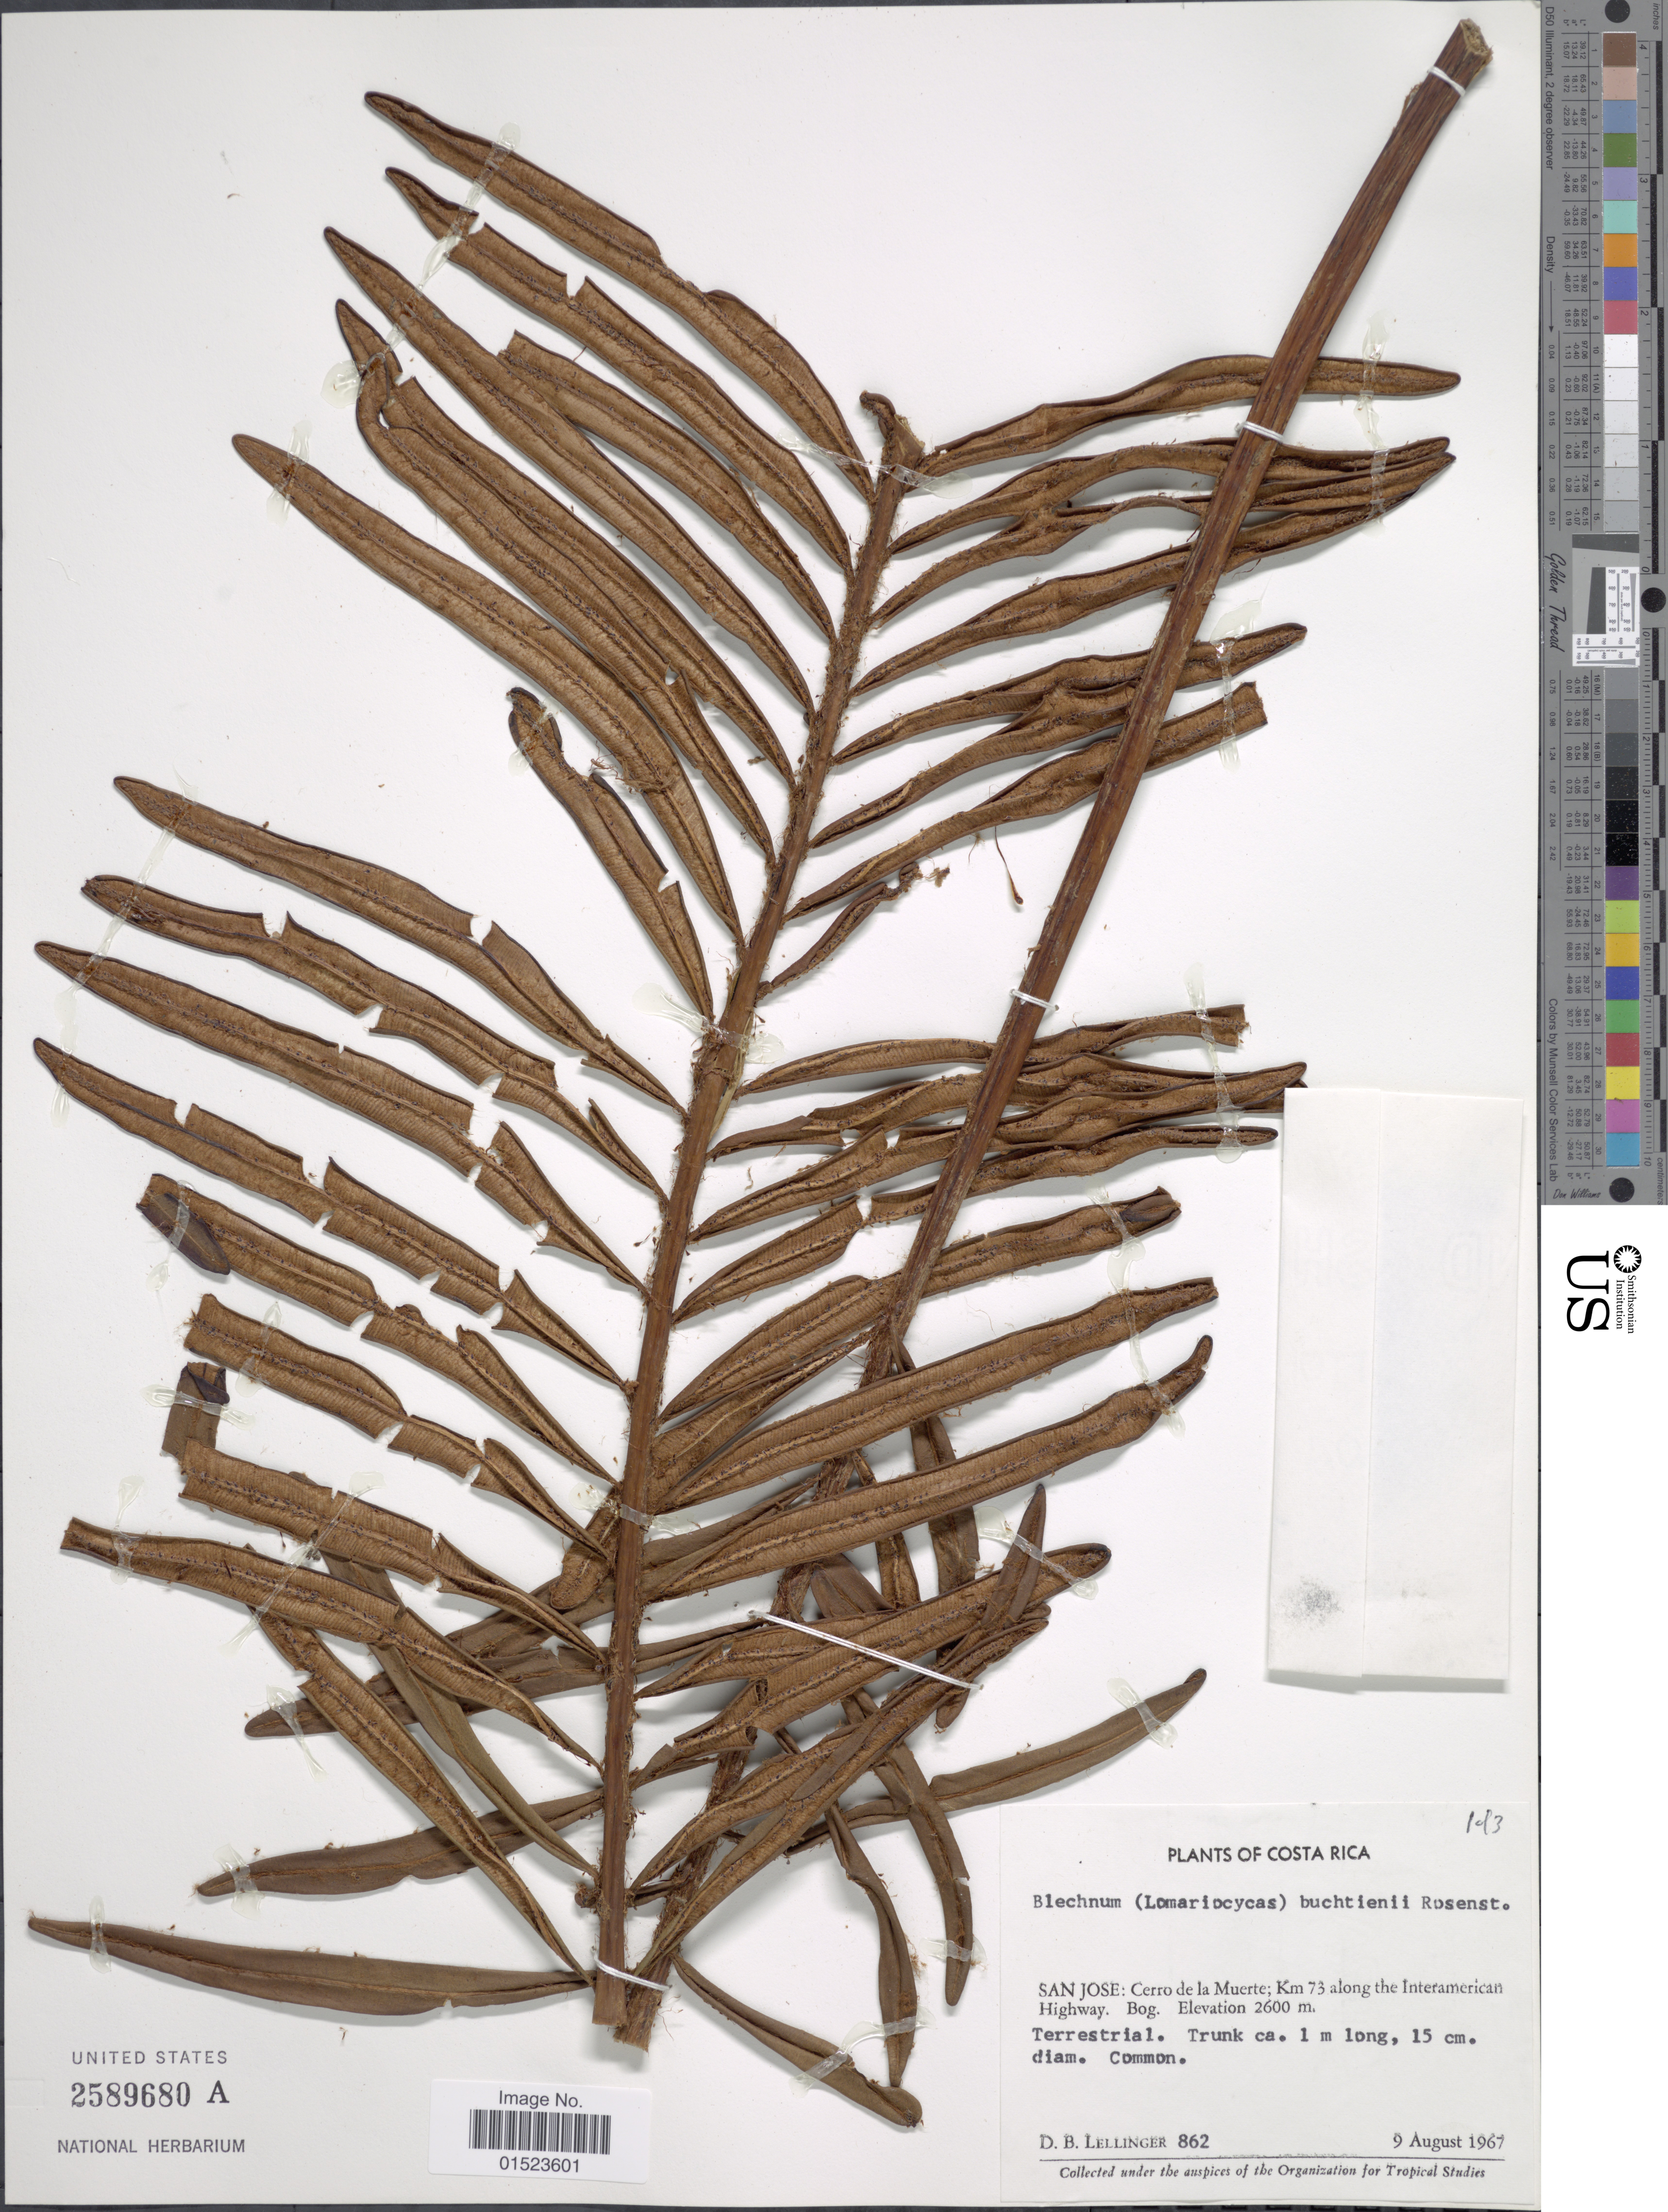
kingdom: Plantae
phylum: Tracheophyta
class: Polypodiopsida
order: Polypodiales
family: Blechnaceae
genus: Blechnum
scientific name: Blechnum auratum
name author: (Fée) R.M. Tryon & Stolze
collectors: D. B. Lellinger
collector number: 862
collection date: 1967-08-09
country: Costa Rica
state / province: San José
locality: Cerro de la Muerte; Km 73 along the Interamerican Highway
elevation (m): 2600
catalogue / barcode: US 2589680A